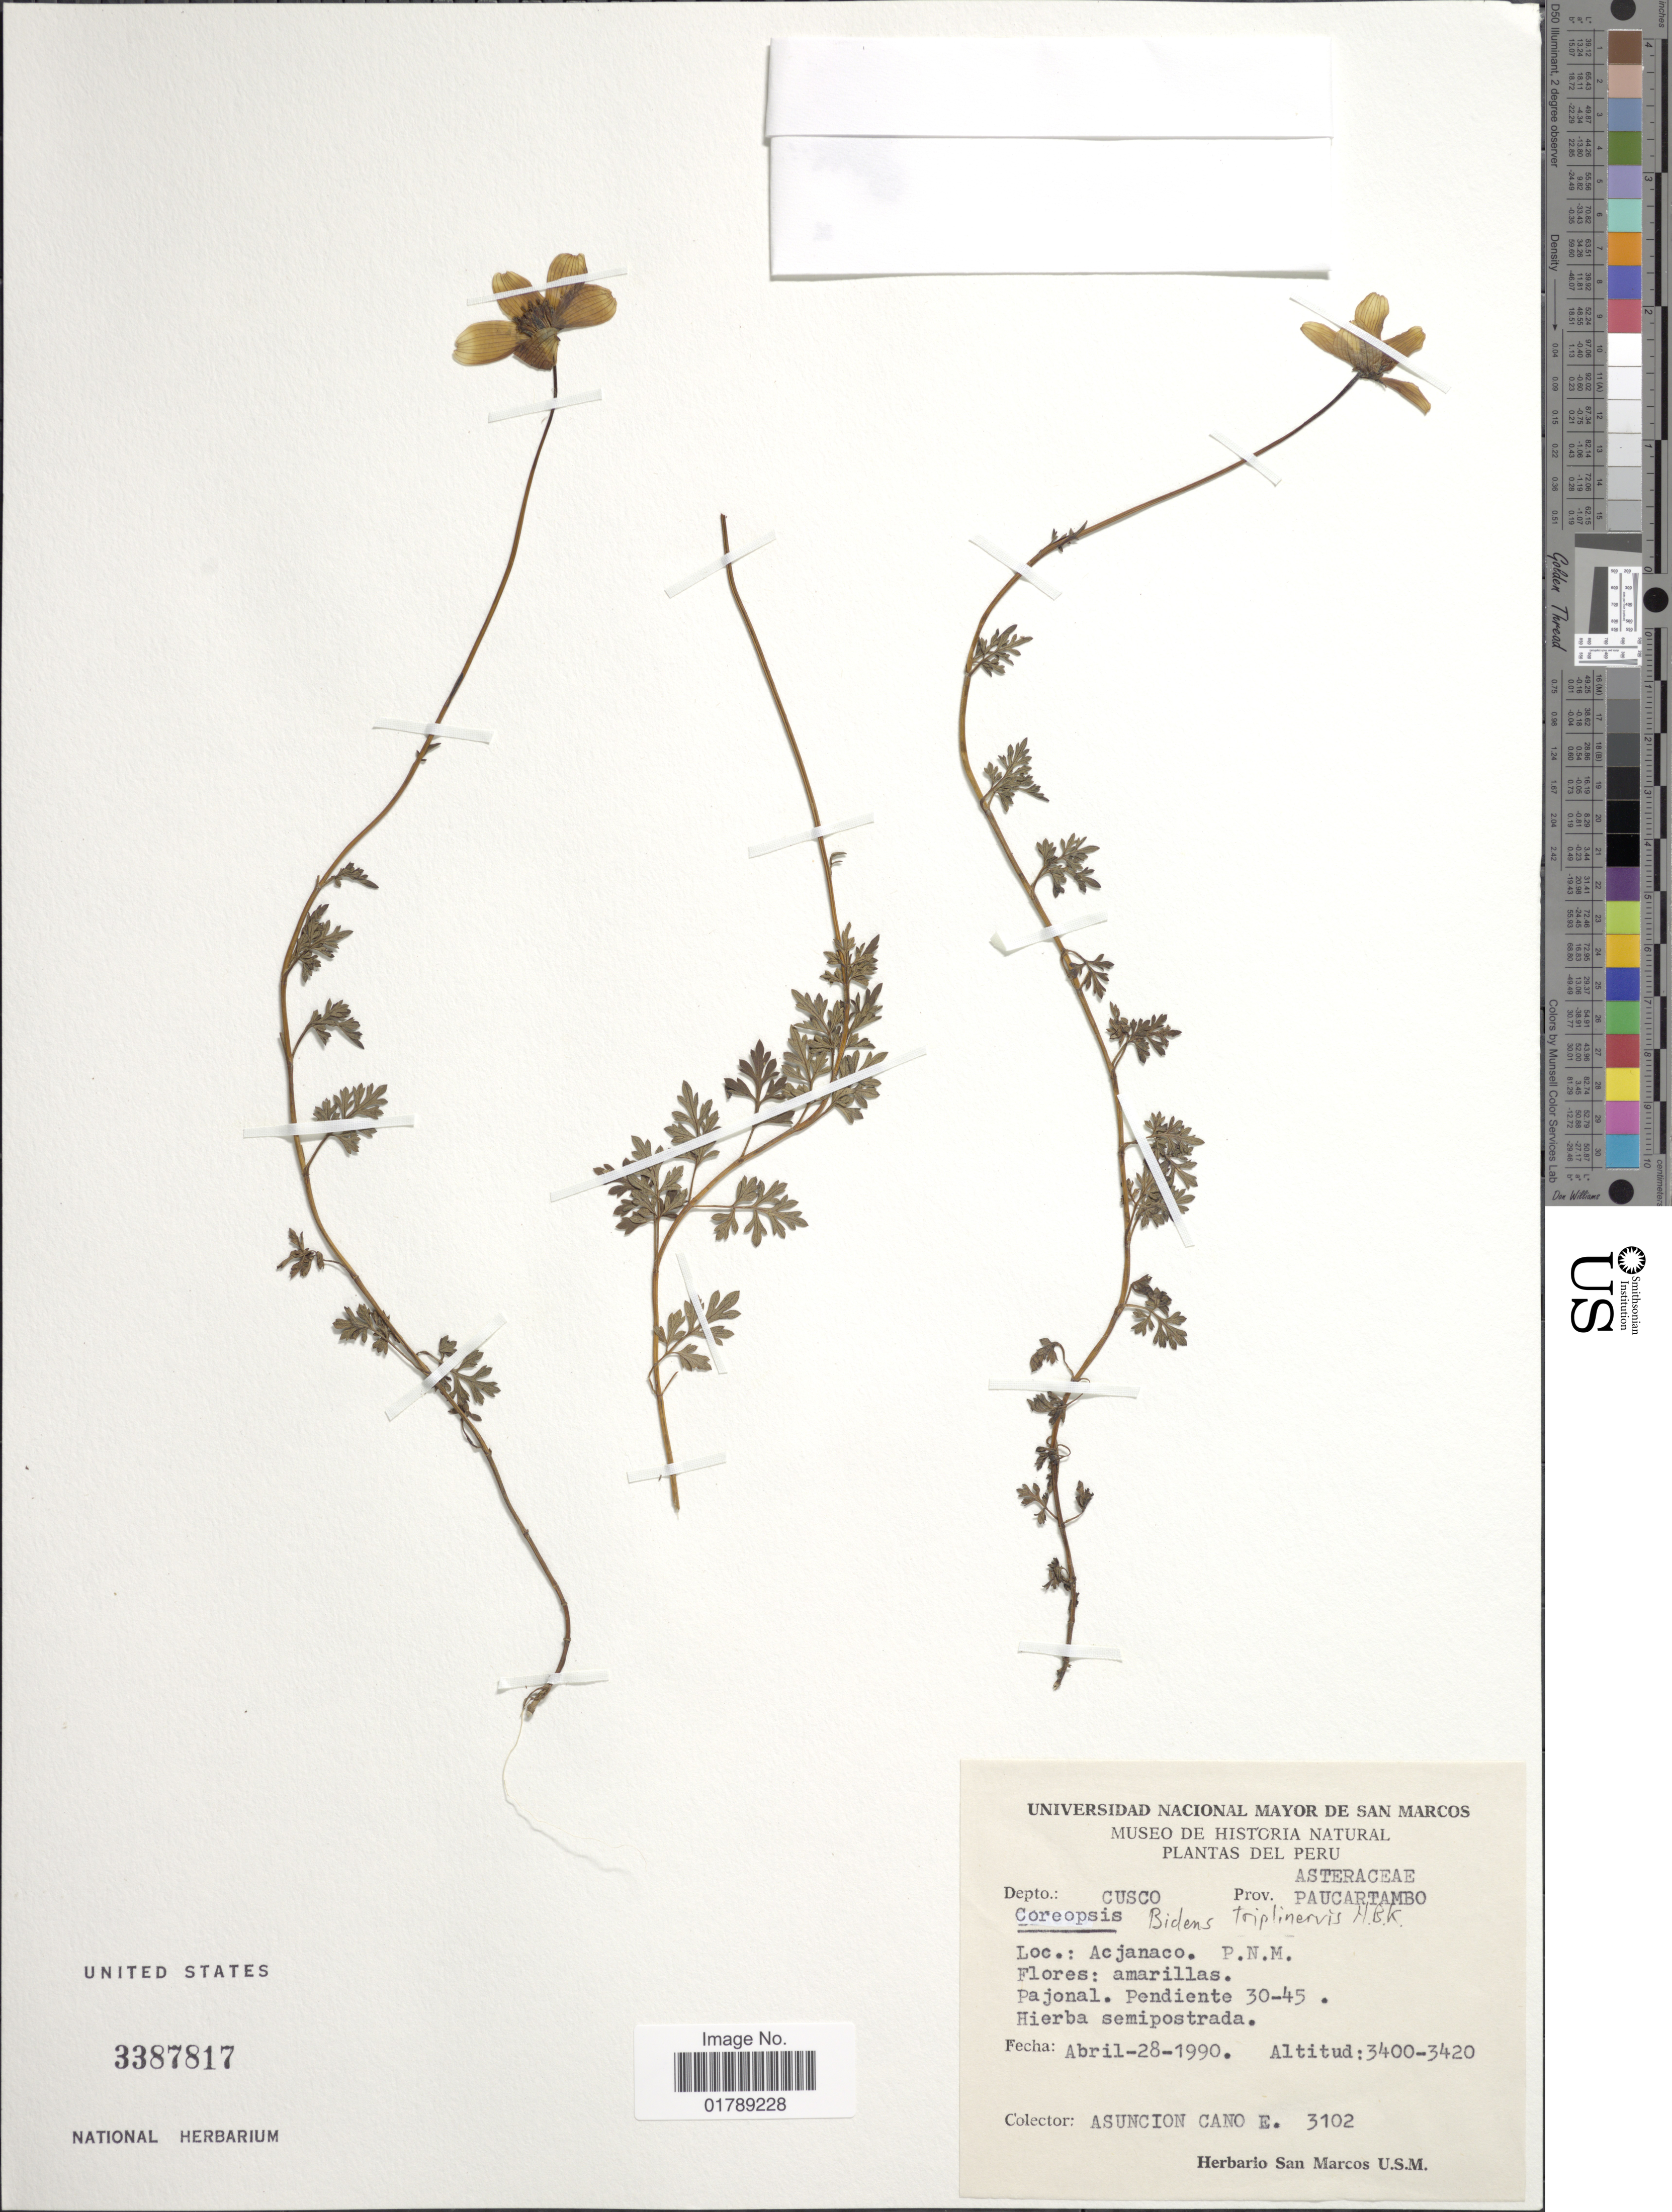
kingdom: Plantae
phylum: Tracheophyta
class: Magnoliopsida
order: Asterales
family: Asteraceae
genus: Bidens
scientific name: Bidens triplinervia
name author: Kunth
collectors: A. Cano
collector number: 3102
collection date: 1990-04-28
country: Peru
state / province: Cusco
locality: Prov. Paucartambo. Acjanaco. P.N.M.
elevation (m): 3400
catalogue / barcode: US 3387817